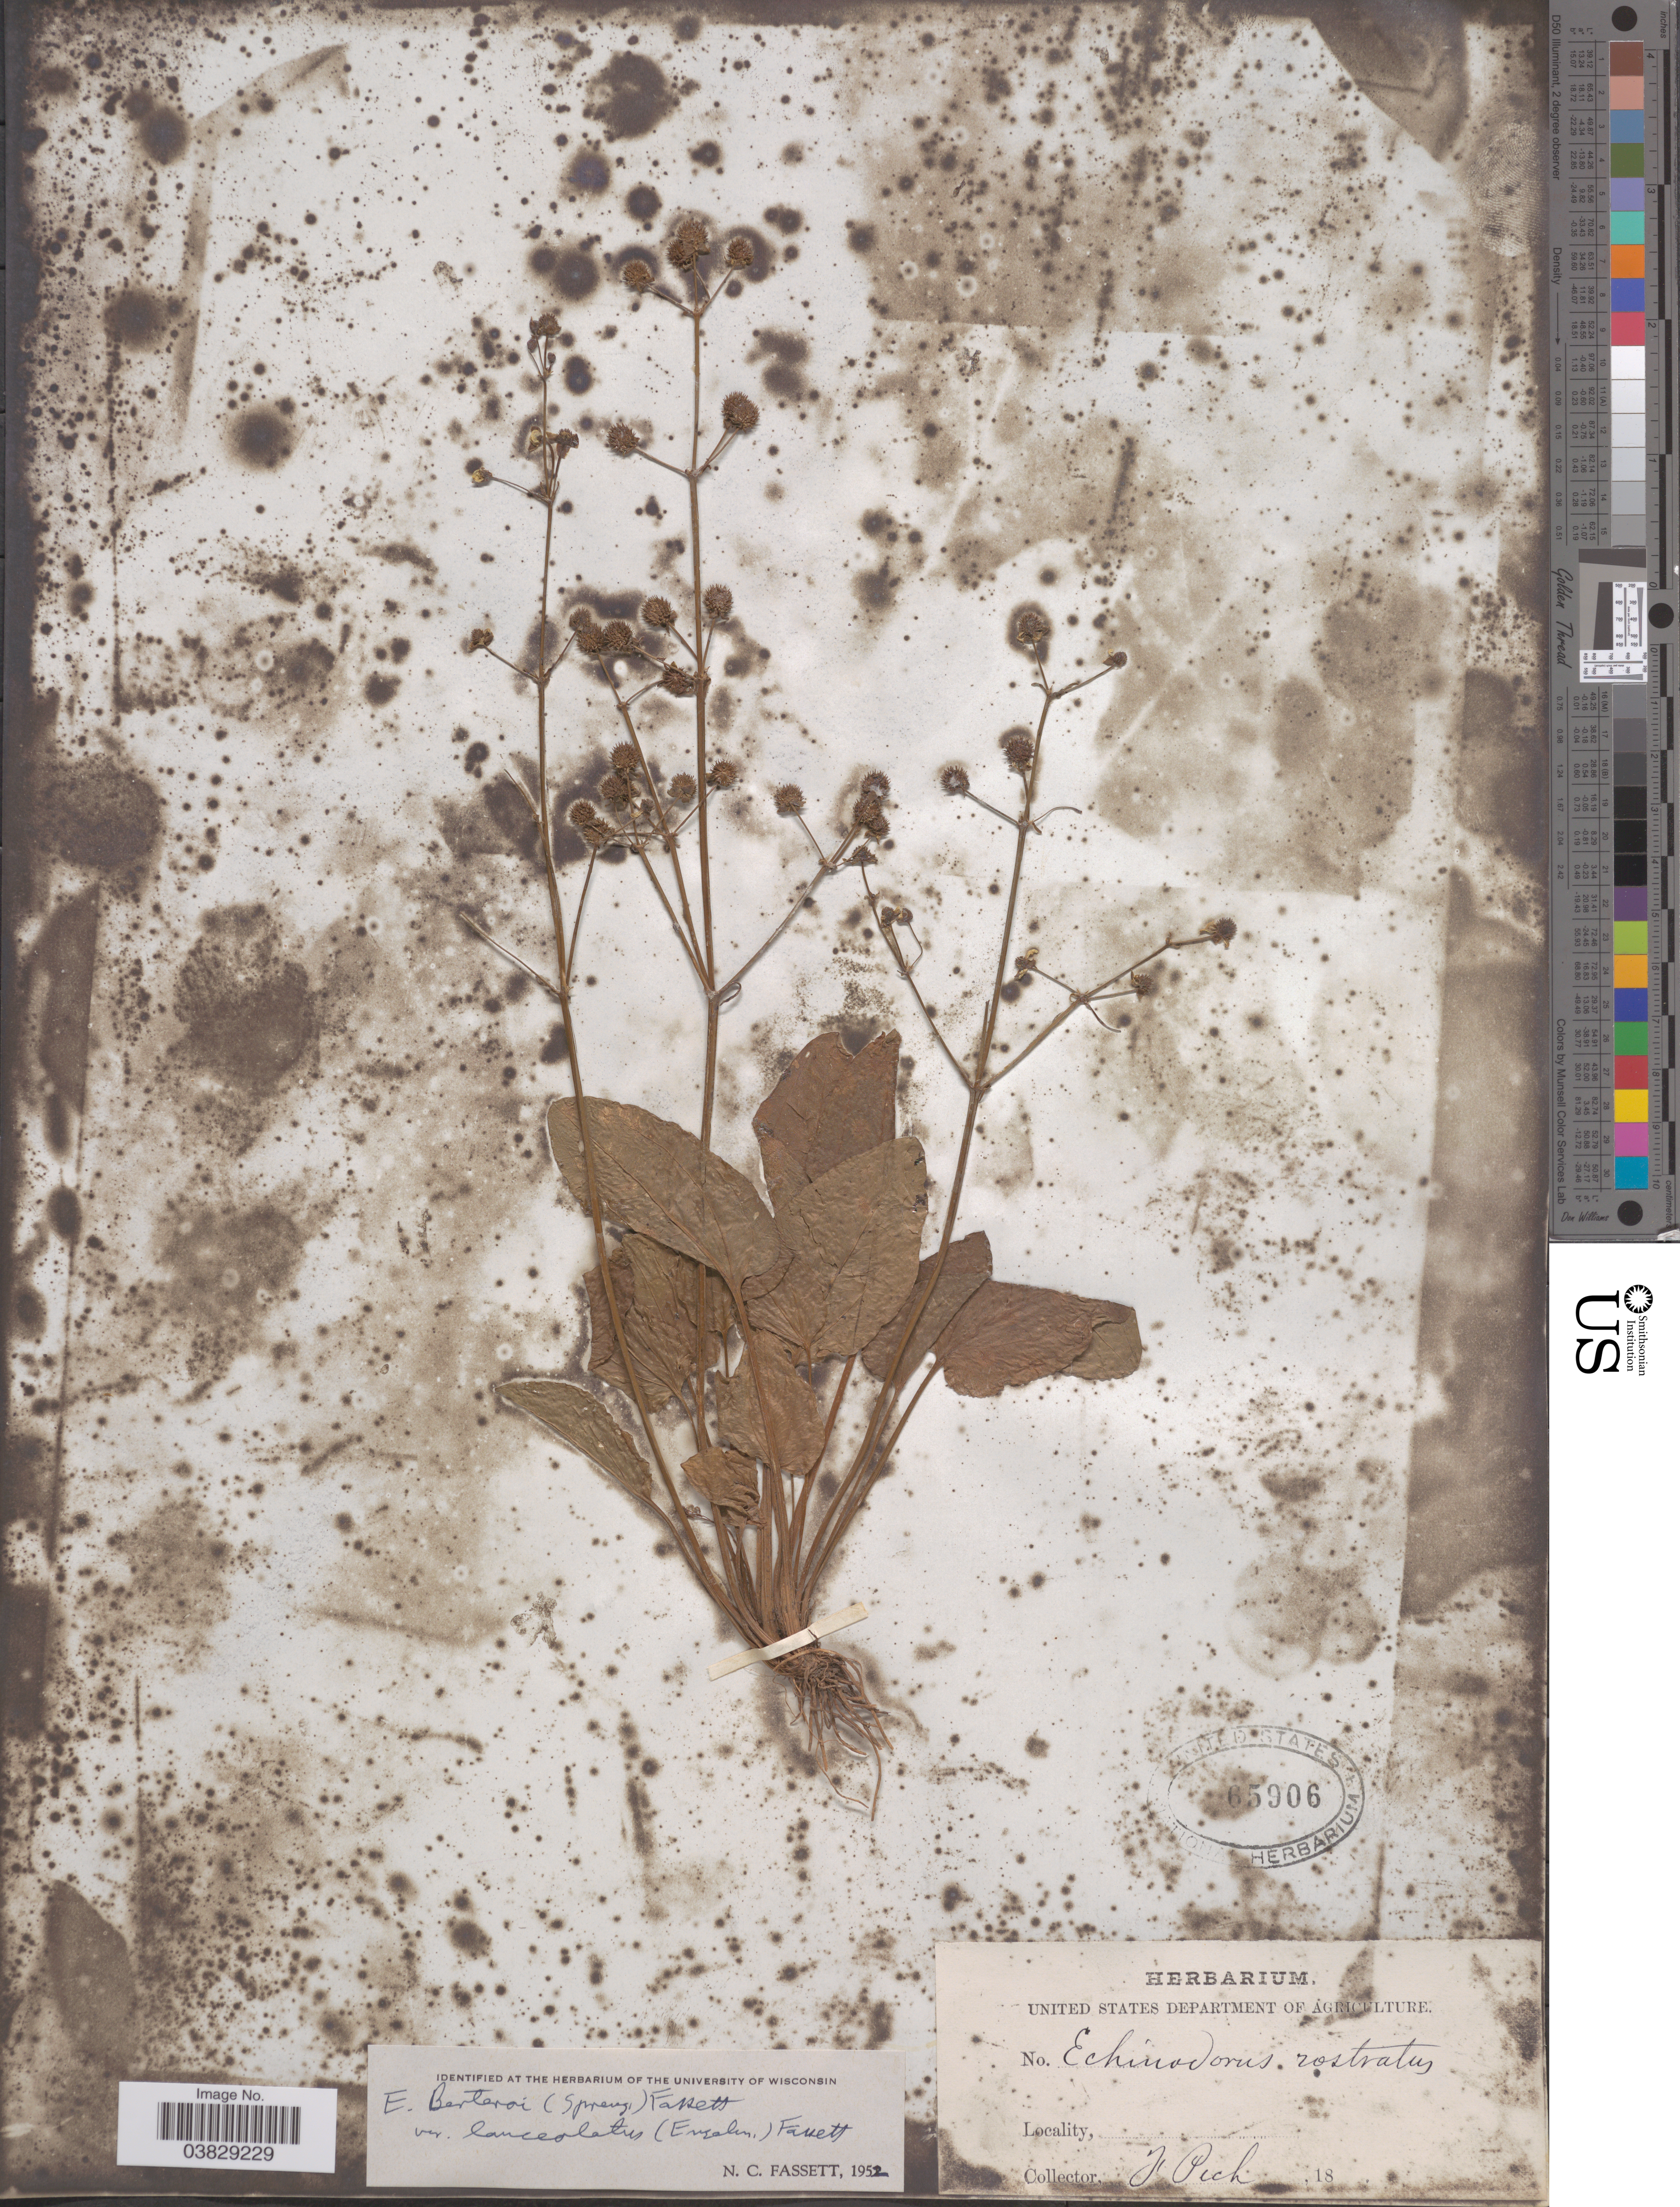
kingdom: Plantae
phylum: Tracheophyta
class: Liliopsida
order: Alismatales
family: Alismataceae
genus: Echinodorus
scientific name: Echinodorus berteroi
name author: (Spreng.) Fassett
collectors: J. Peck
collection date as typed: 18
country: United States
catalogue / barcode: US 65906